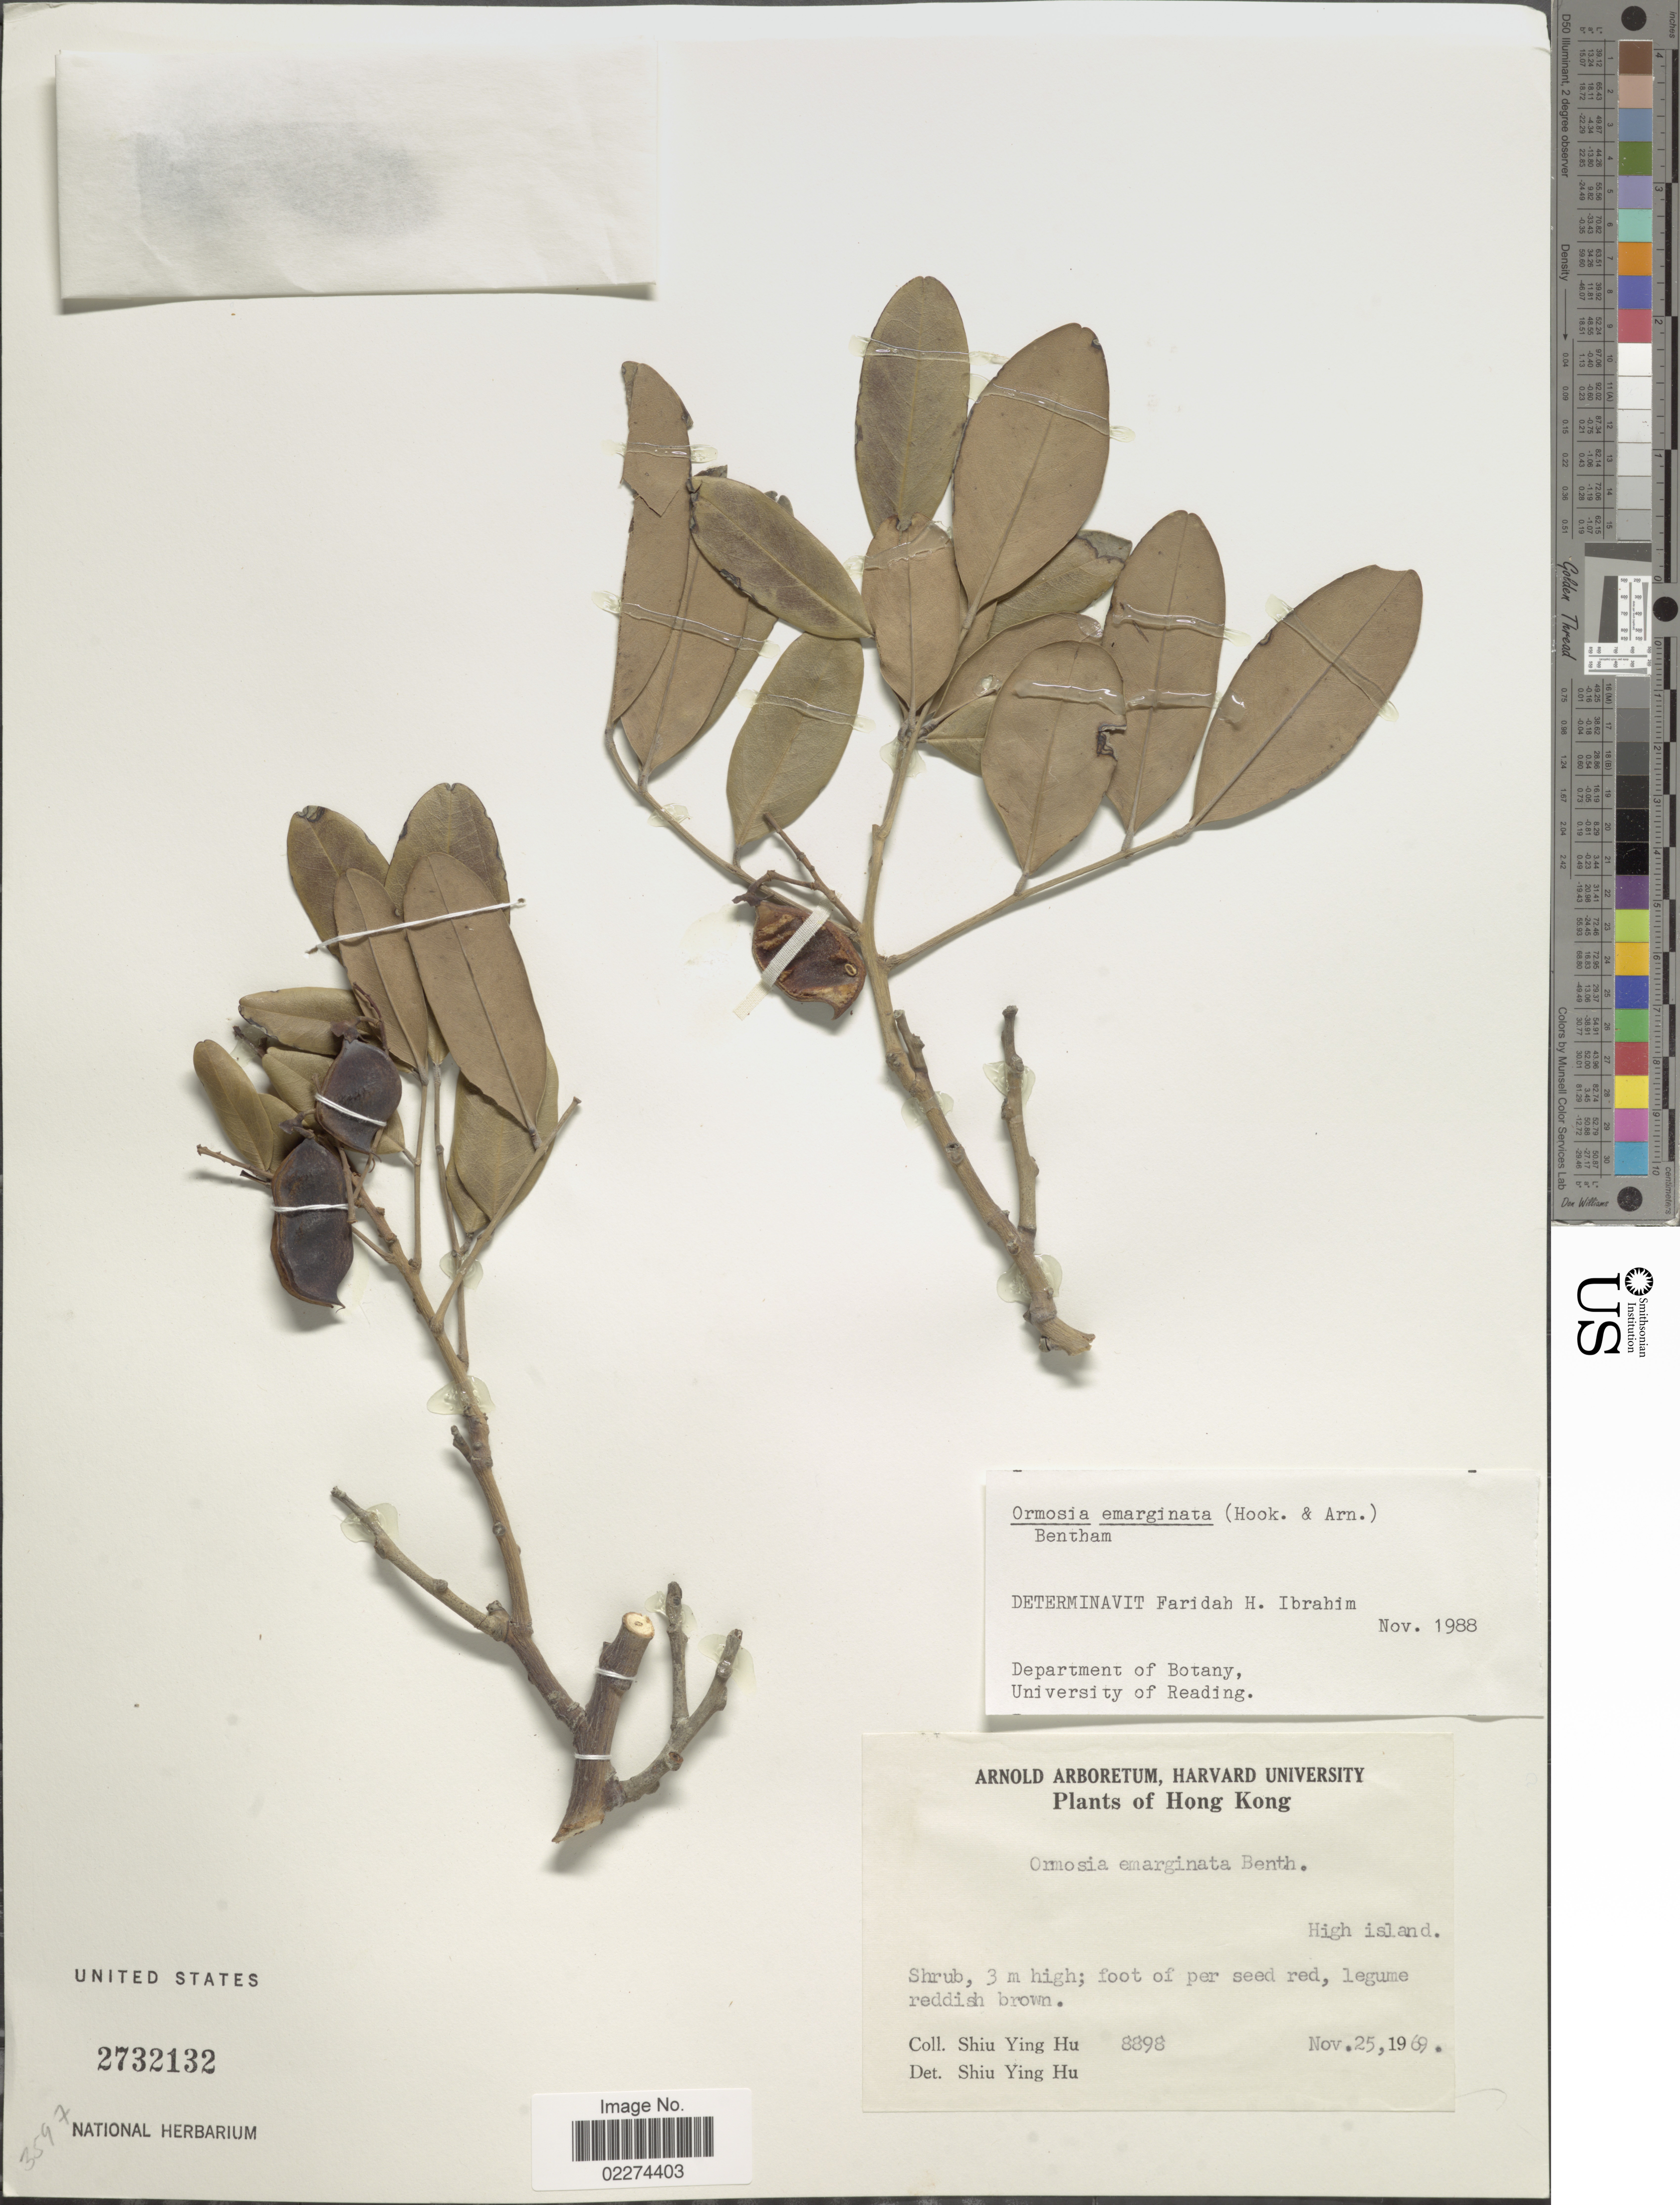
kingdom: Plantae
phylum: Tracheophyta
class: Magnoliopsida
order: Fabales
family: Fabaceae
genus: Ormosia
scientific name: Ormosia emarginata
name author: (Hook. & Arn.) Benth.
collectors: S. Y. Hu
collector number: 8898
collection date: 1969-11-25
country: China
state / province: Hong Kong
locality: High Island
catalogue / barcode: US 2732132